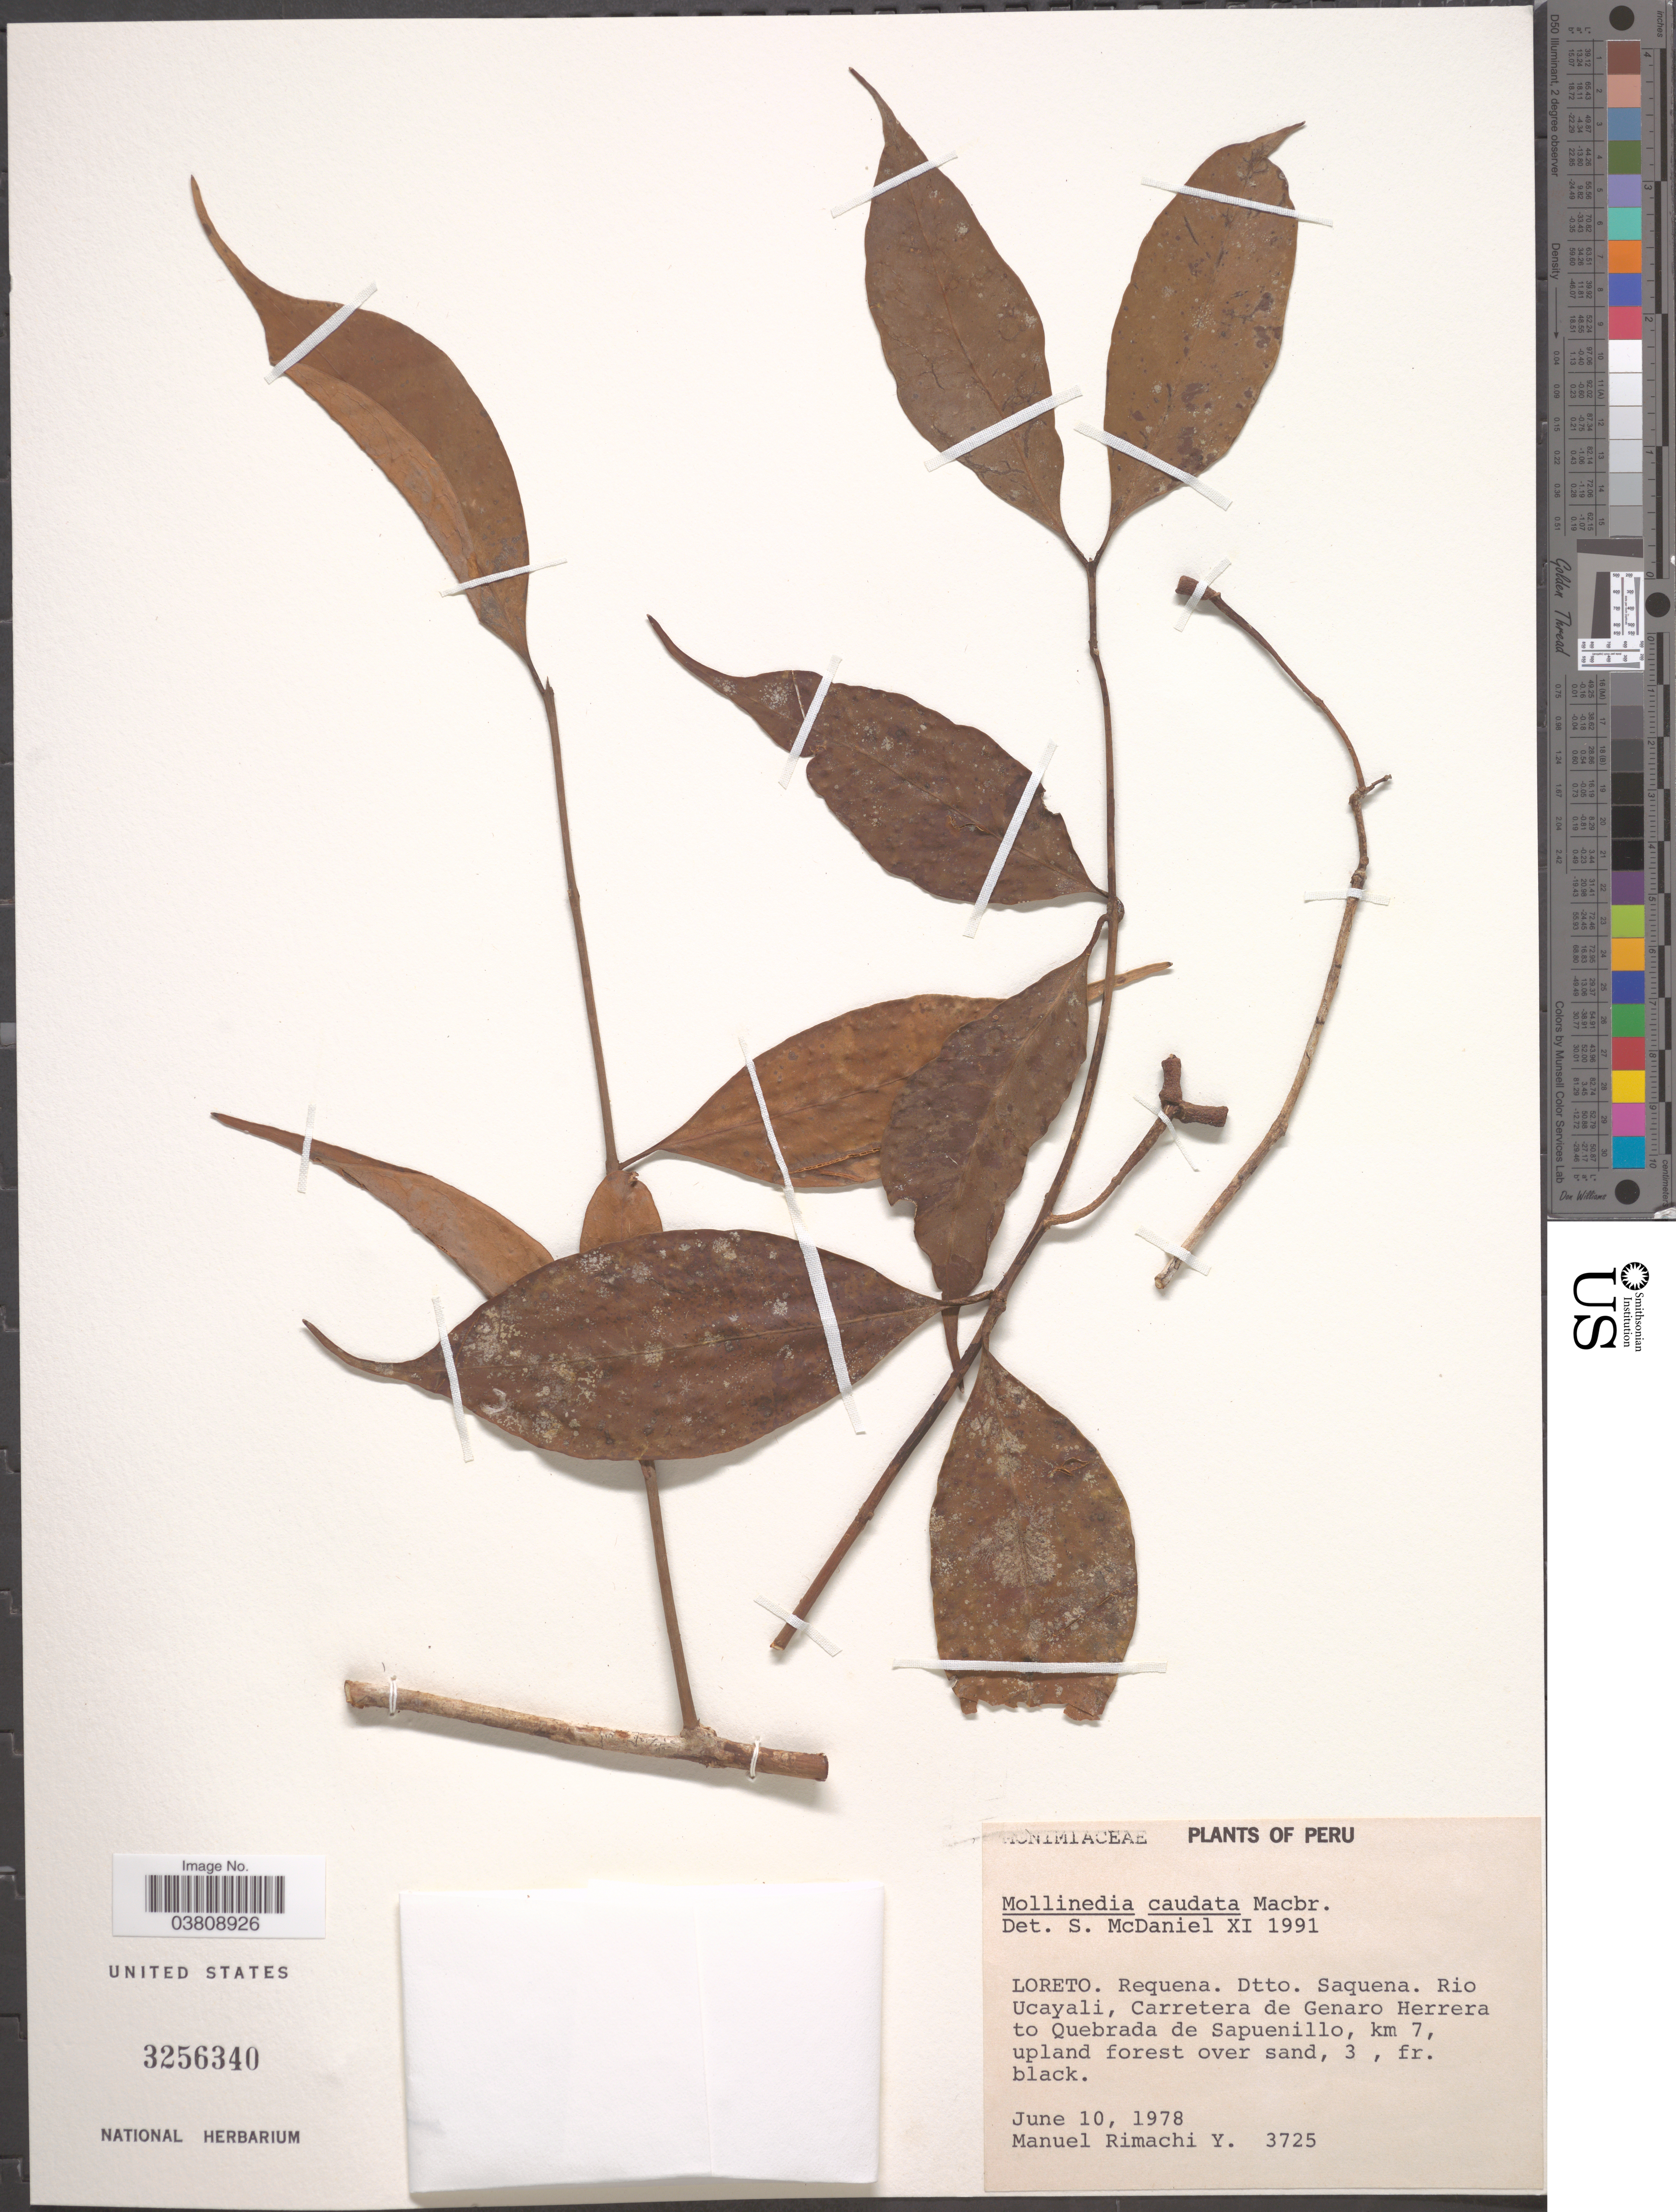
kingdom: Plantae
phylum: Tracheophyta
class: Magnoliopsida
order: Laurales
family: Monimiaceae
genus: Mollinedia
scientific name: Mollinedia caudata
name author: J.F. Macbr.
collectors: M. Rimachi Y.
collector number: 3725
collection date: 1978-06-10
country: Peru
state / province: Loreto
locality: Requena. Dtto. Saquena. Rio Ucayali, Carretera de Genaro Herrera to Quebrada de Sapuenillo, km 7.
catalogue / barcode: US 3256340